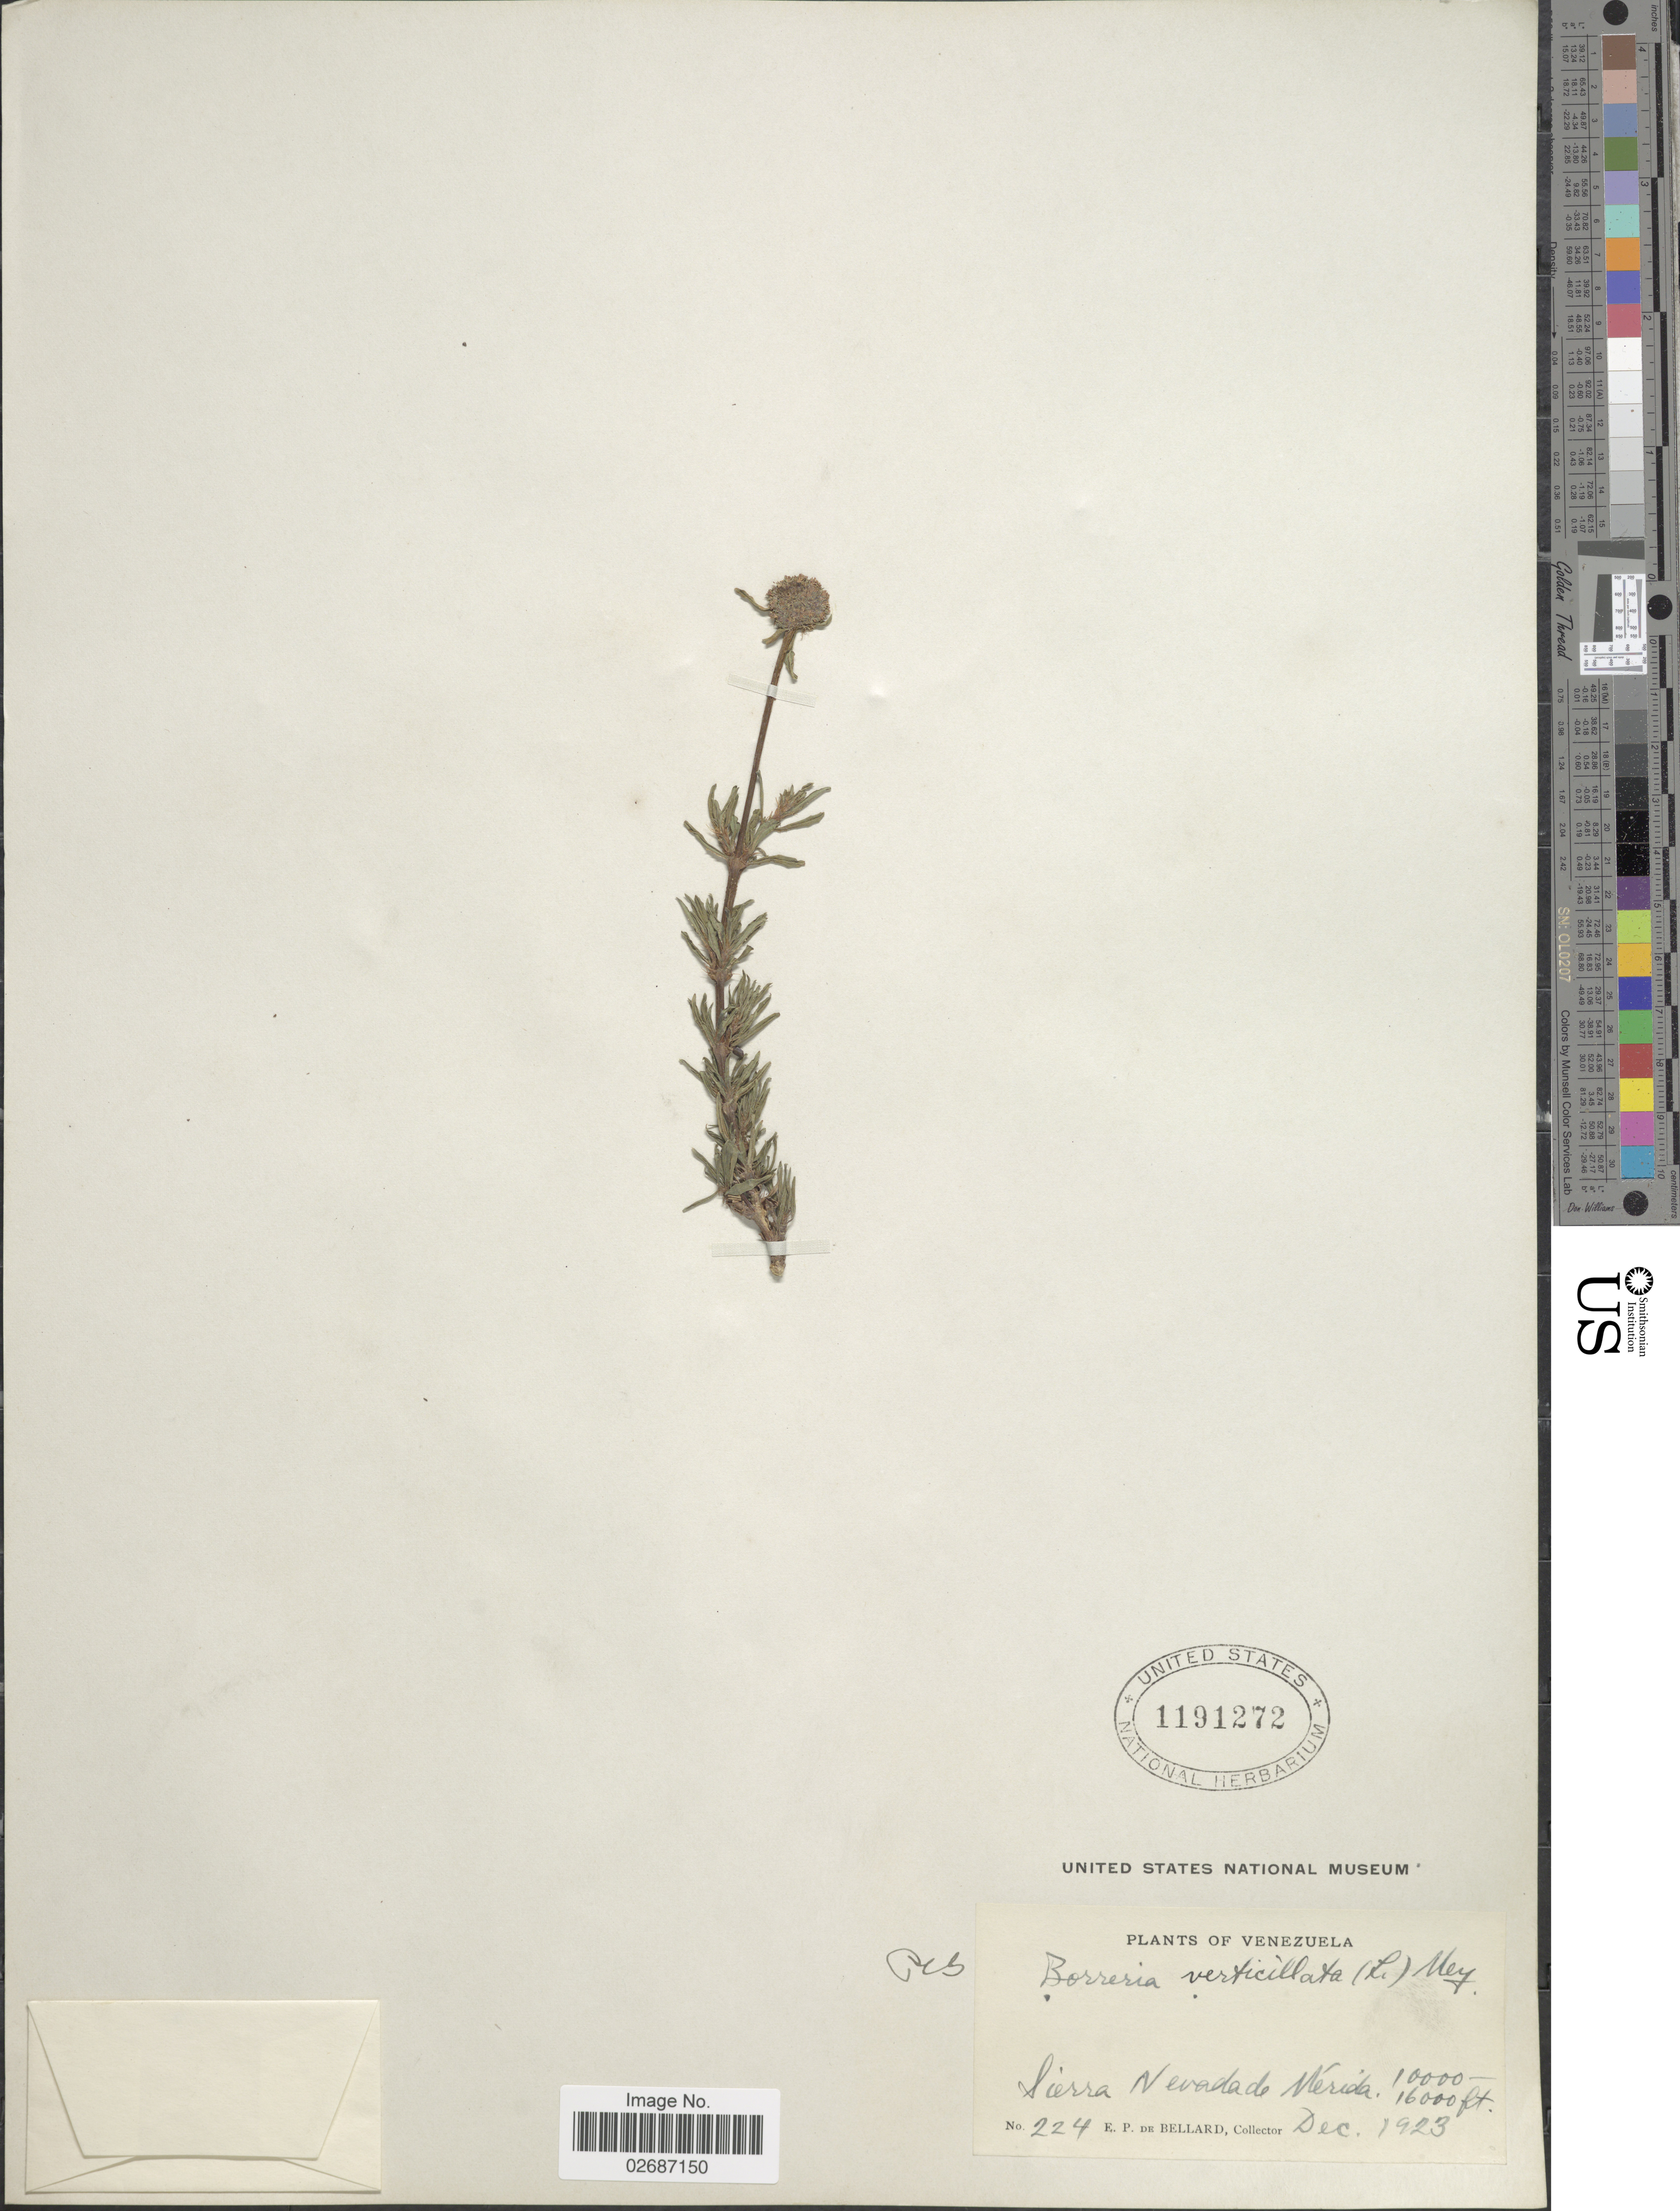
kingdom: Plantae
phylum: Tracheophyta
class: Magnoliopsida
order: Gentianales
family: Rubiaceae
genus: Borreria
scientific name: Borreria verticillata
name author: (L.) G. Mey.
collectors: E. de Bellard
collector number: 224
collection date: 1923-12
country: Venezuela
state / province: Mérida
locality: Sierra Nevadade Merida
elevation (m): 3048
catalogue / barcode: US 1191272